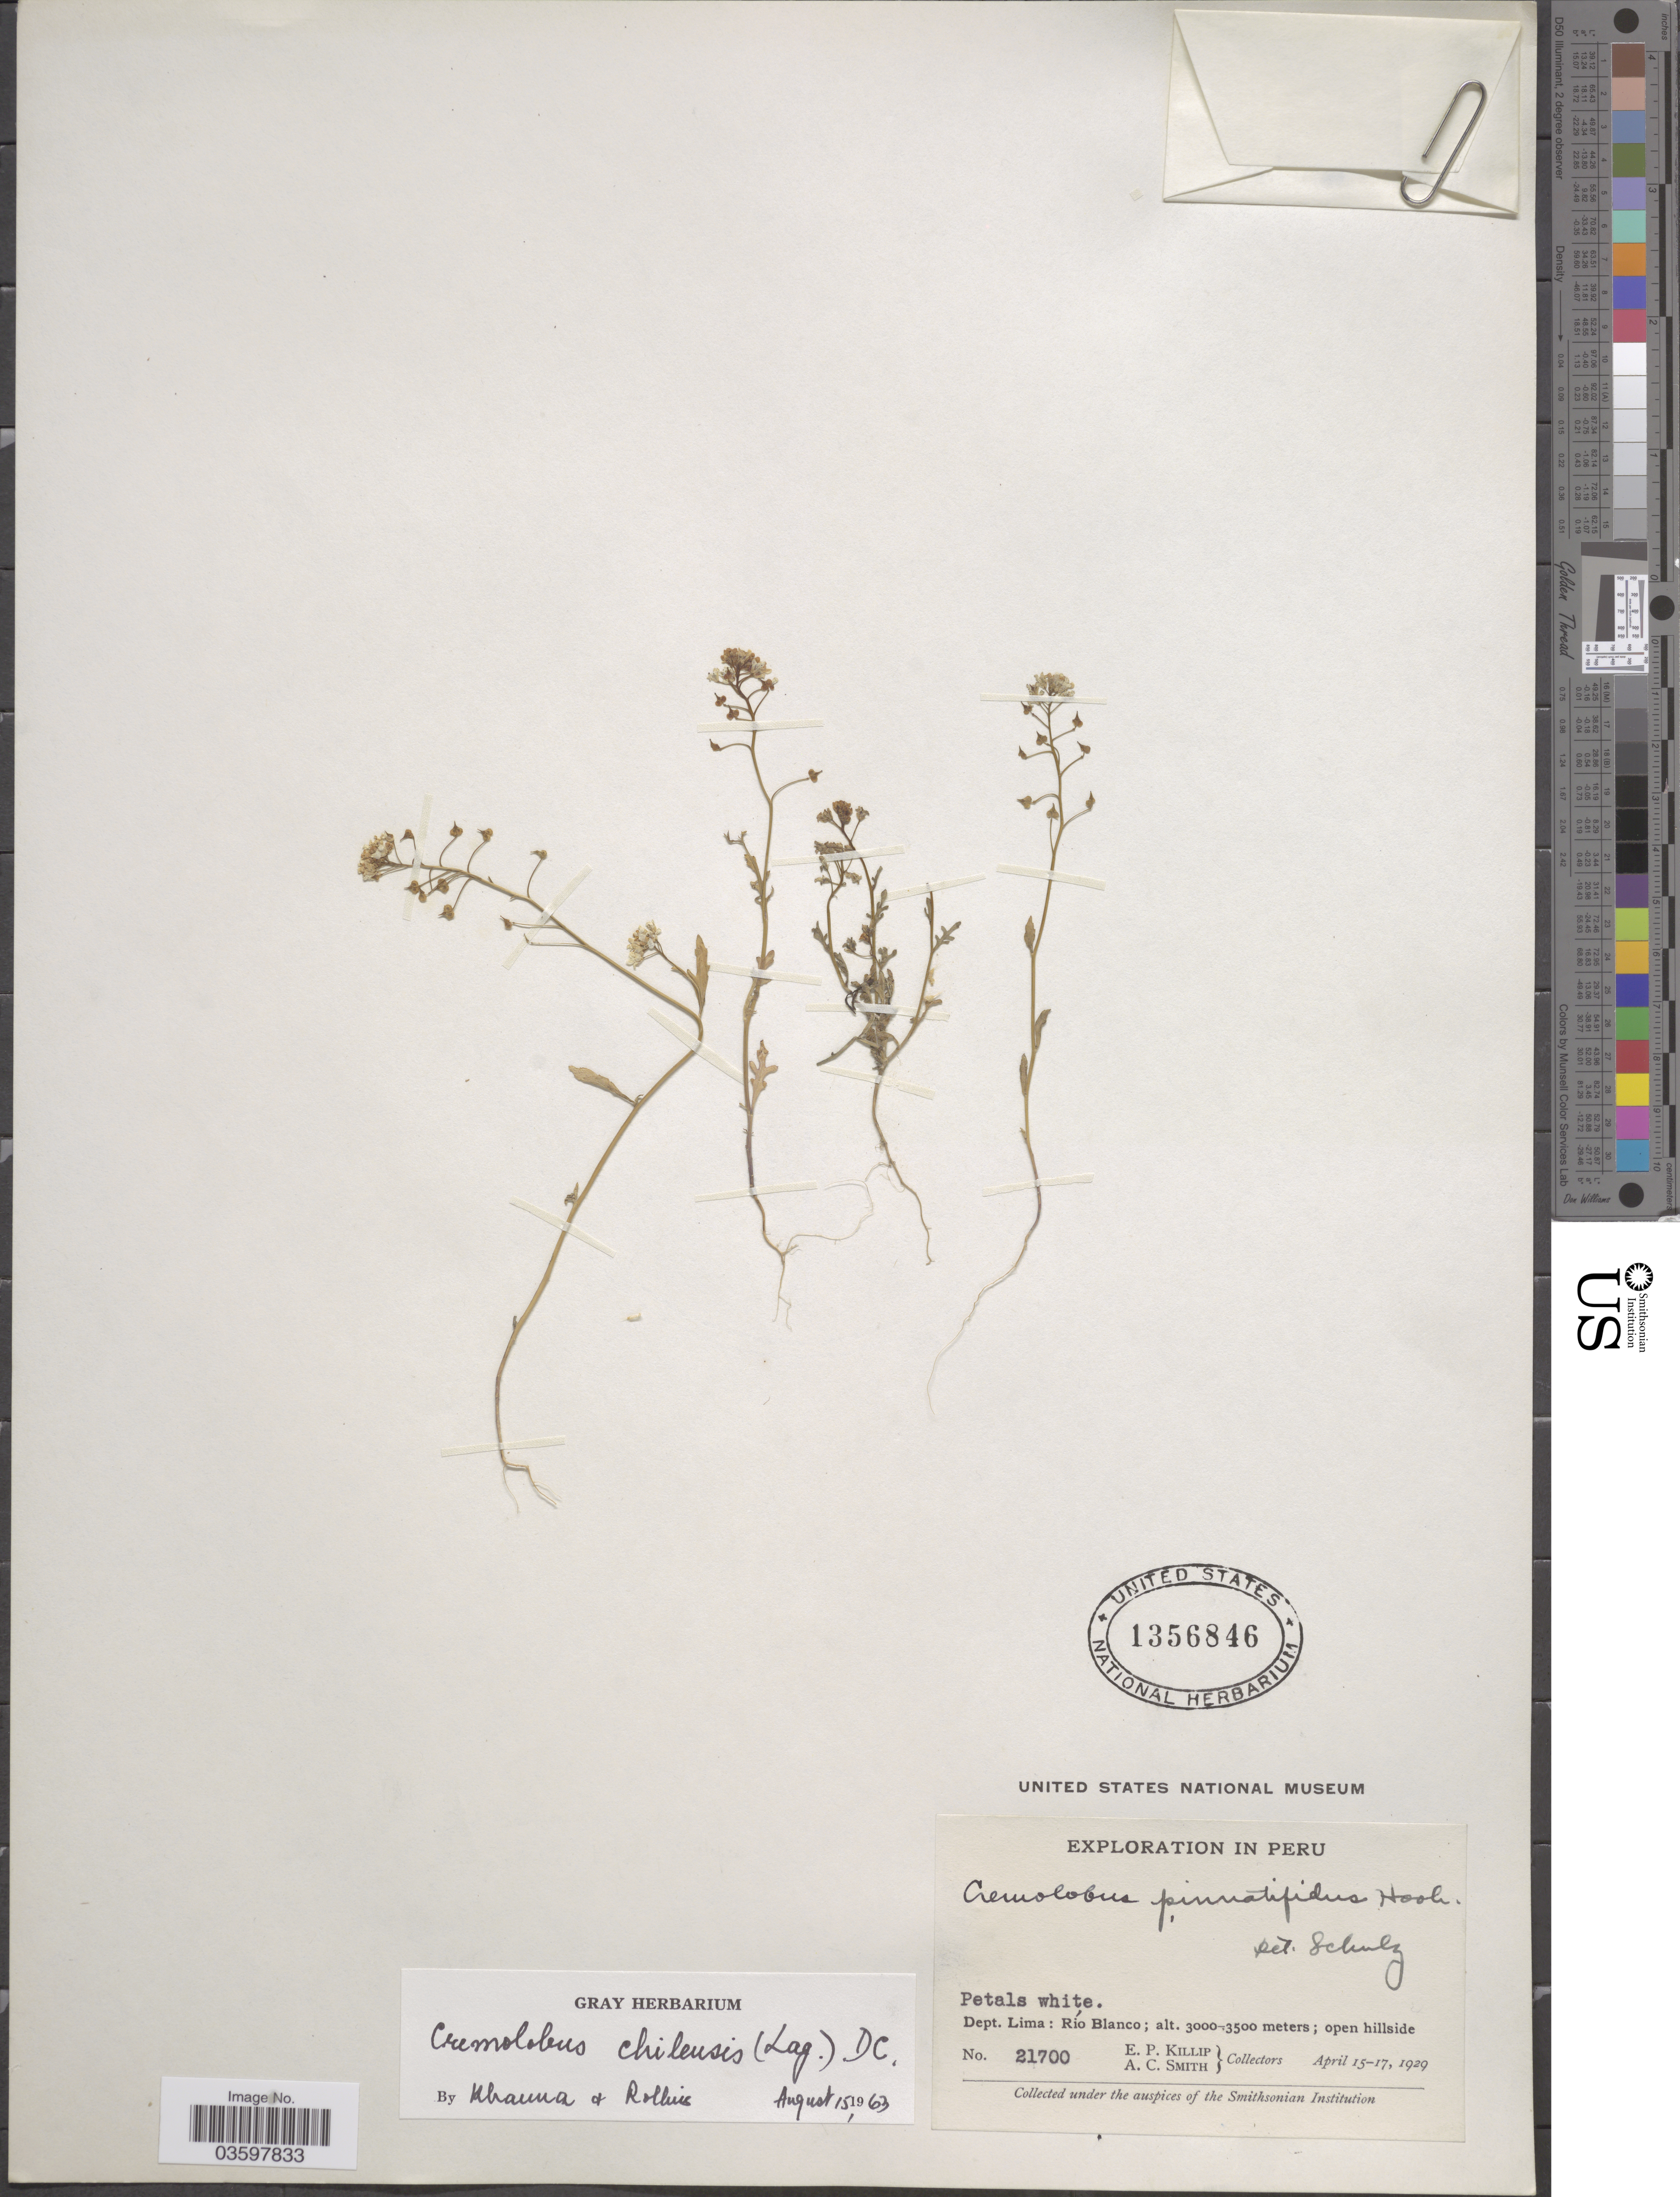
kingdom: Plantae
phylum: Tracheophyta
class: Magnoliopsida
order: Brassicales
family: Brassicaceae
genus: Cremolobus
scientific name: Cremolobus chilensis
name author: (Lag.) DC.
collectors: E. P. Killip & A. C. Smith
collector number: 21700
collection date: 1929-04-15/1929-04-17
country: Peru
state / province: Lima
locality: Dept. LimaL Río Blanco.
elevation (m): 3000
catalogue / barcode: US 1356846